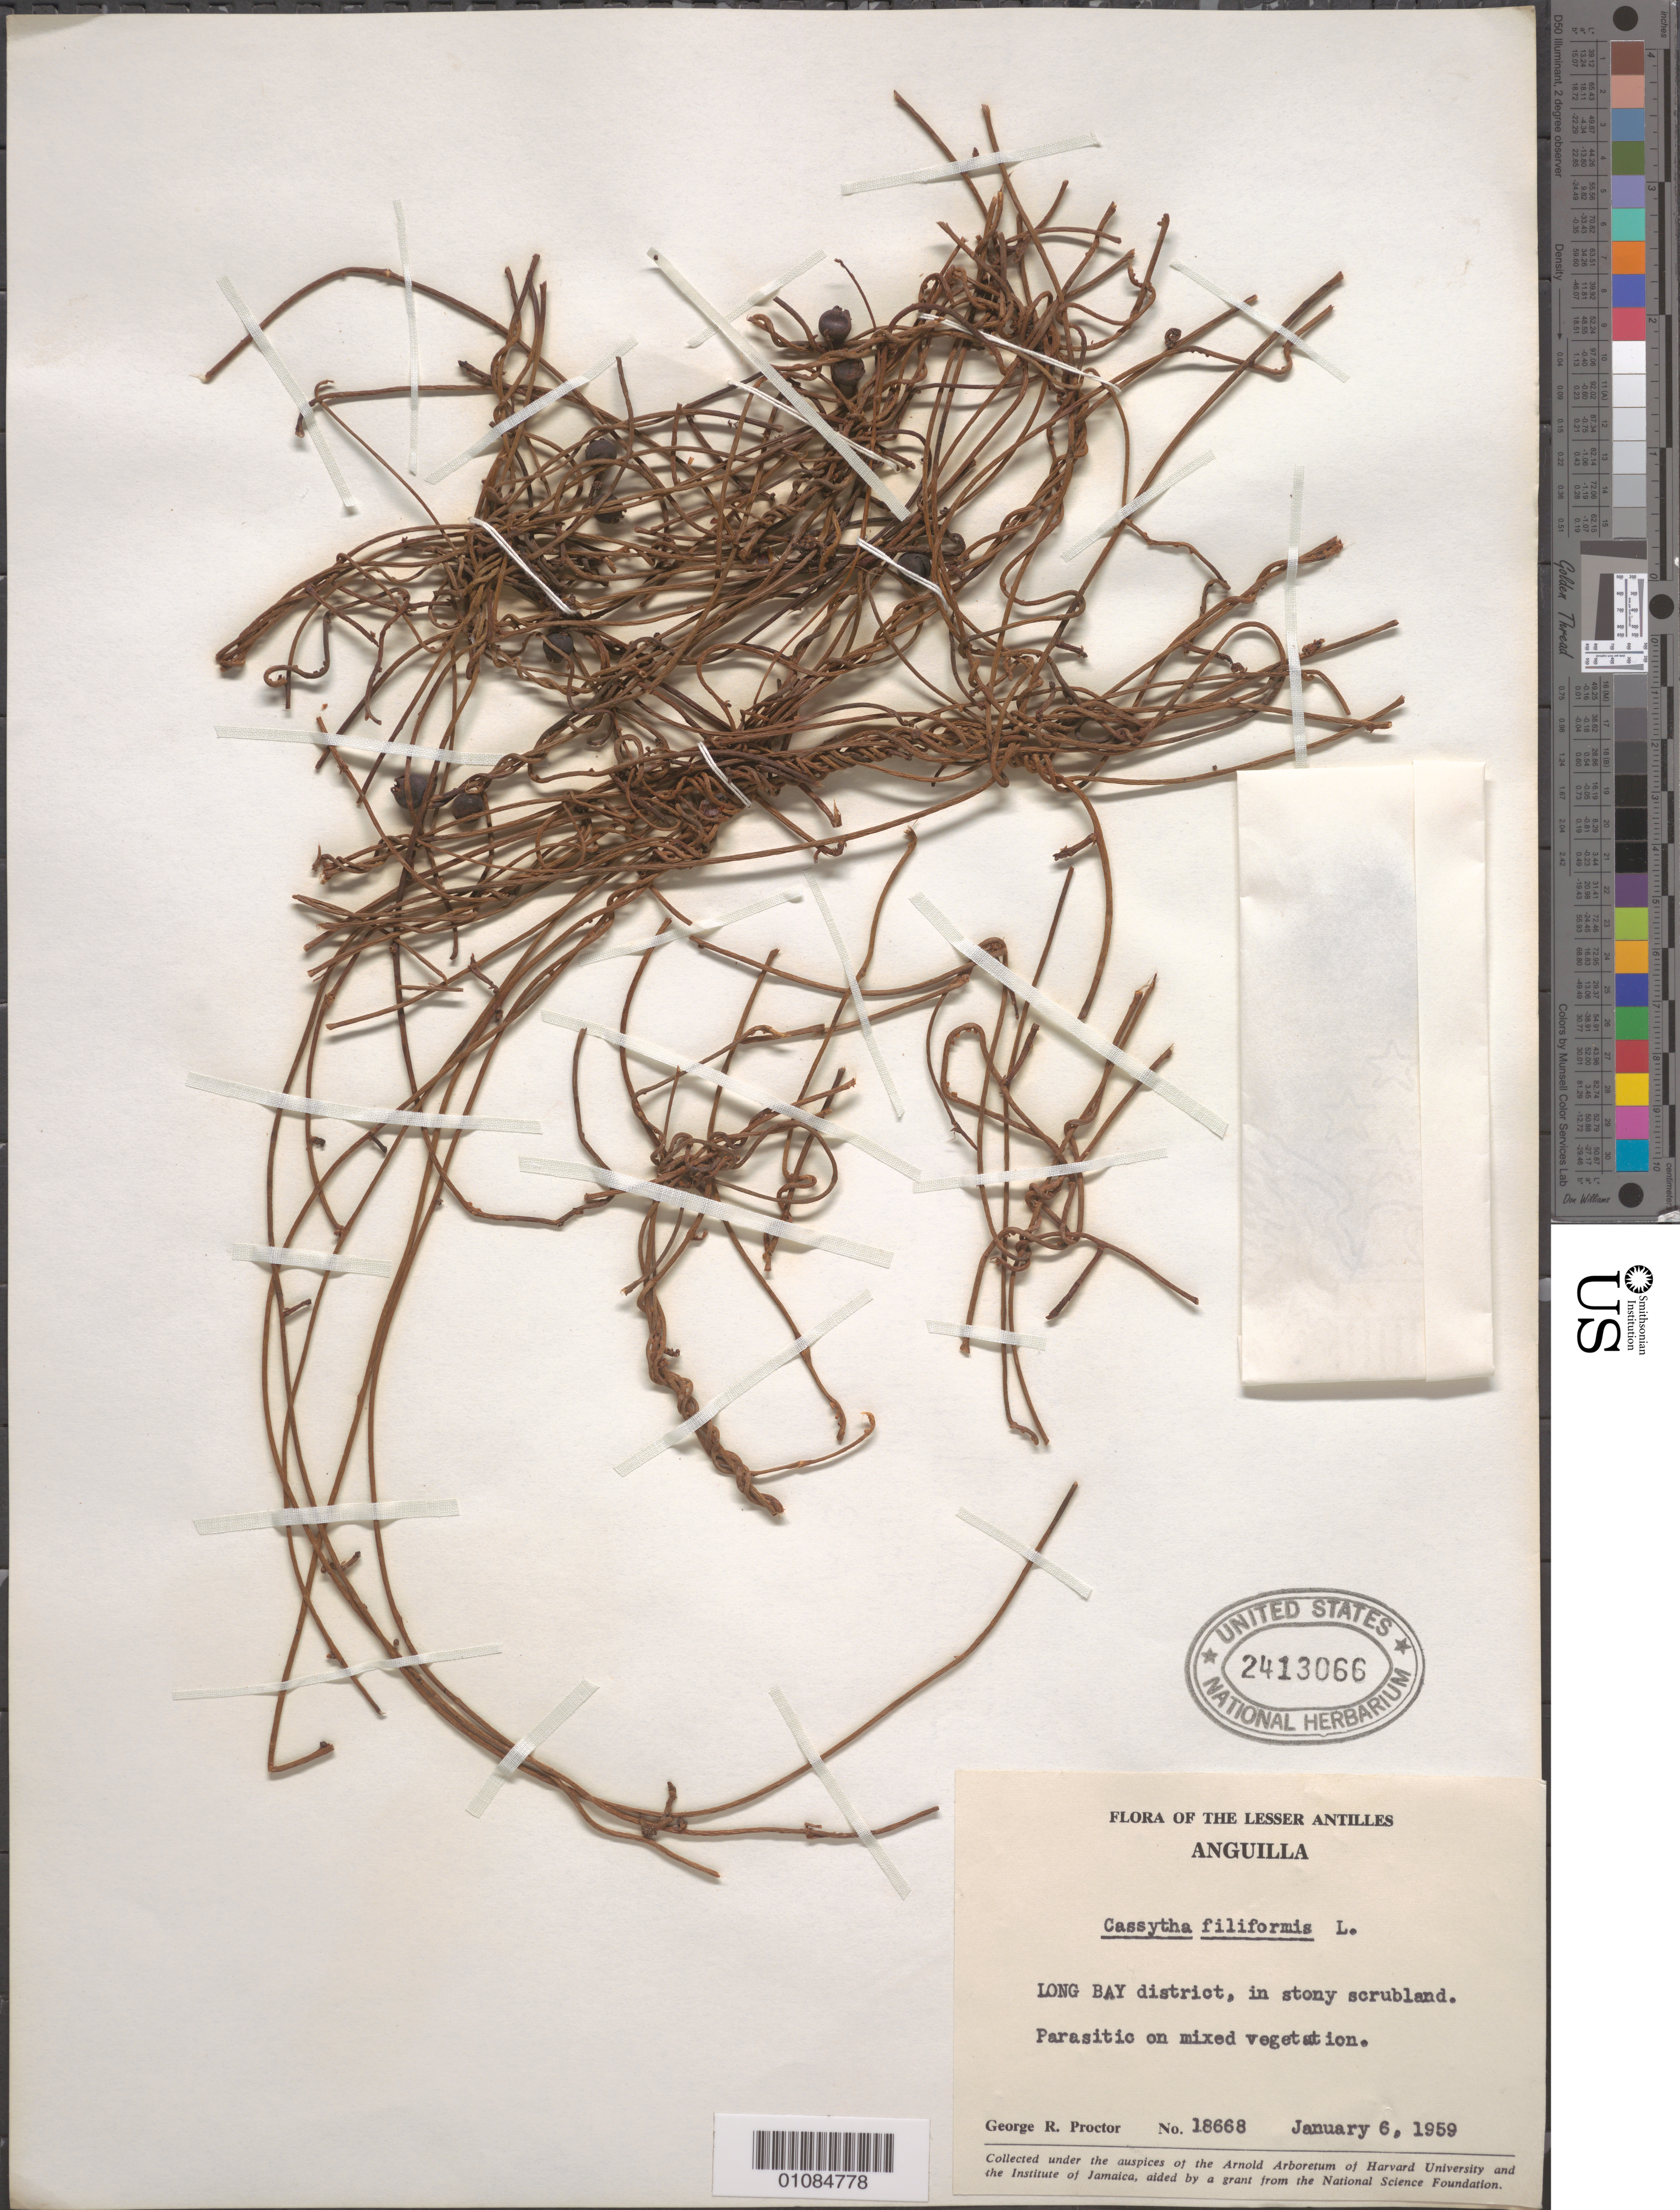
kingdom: Plantae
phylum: Tracheophyta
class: Magnoliopsida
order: Laurales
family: Lauraceae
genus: Cassytha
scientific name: Cassytha filiformis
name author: L.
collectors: G. R. Proctor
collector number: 18668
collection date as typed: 06 Jan 1959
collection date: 1959-01-06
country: Anguilla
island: Anguilla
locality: Long Bay district, in stony scrubland.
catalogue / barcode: US 2413066